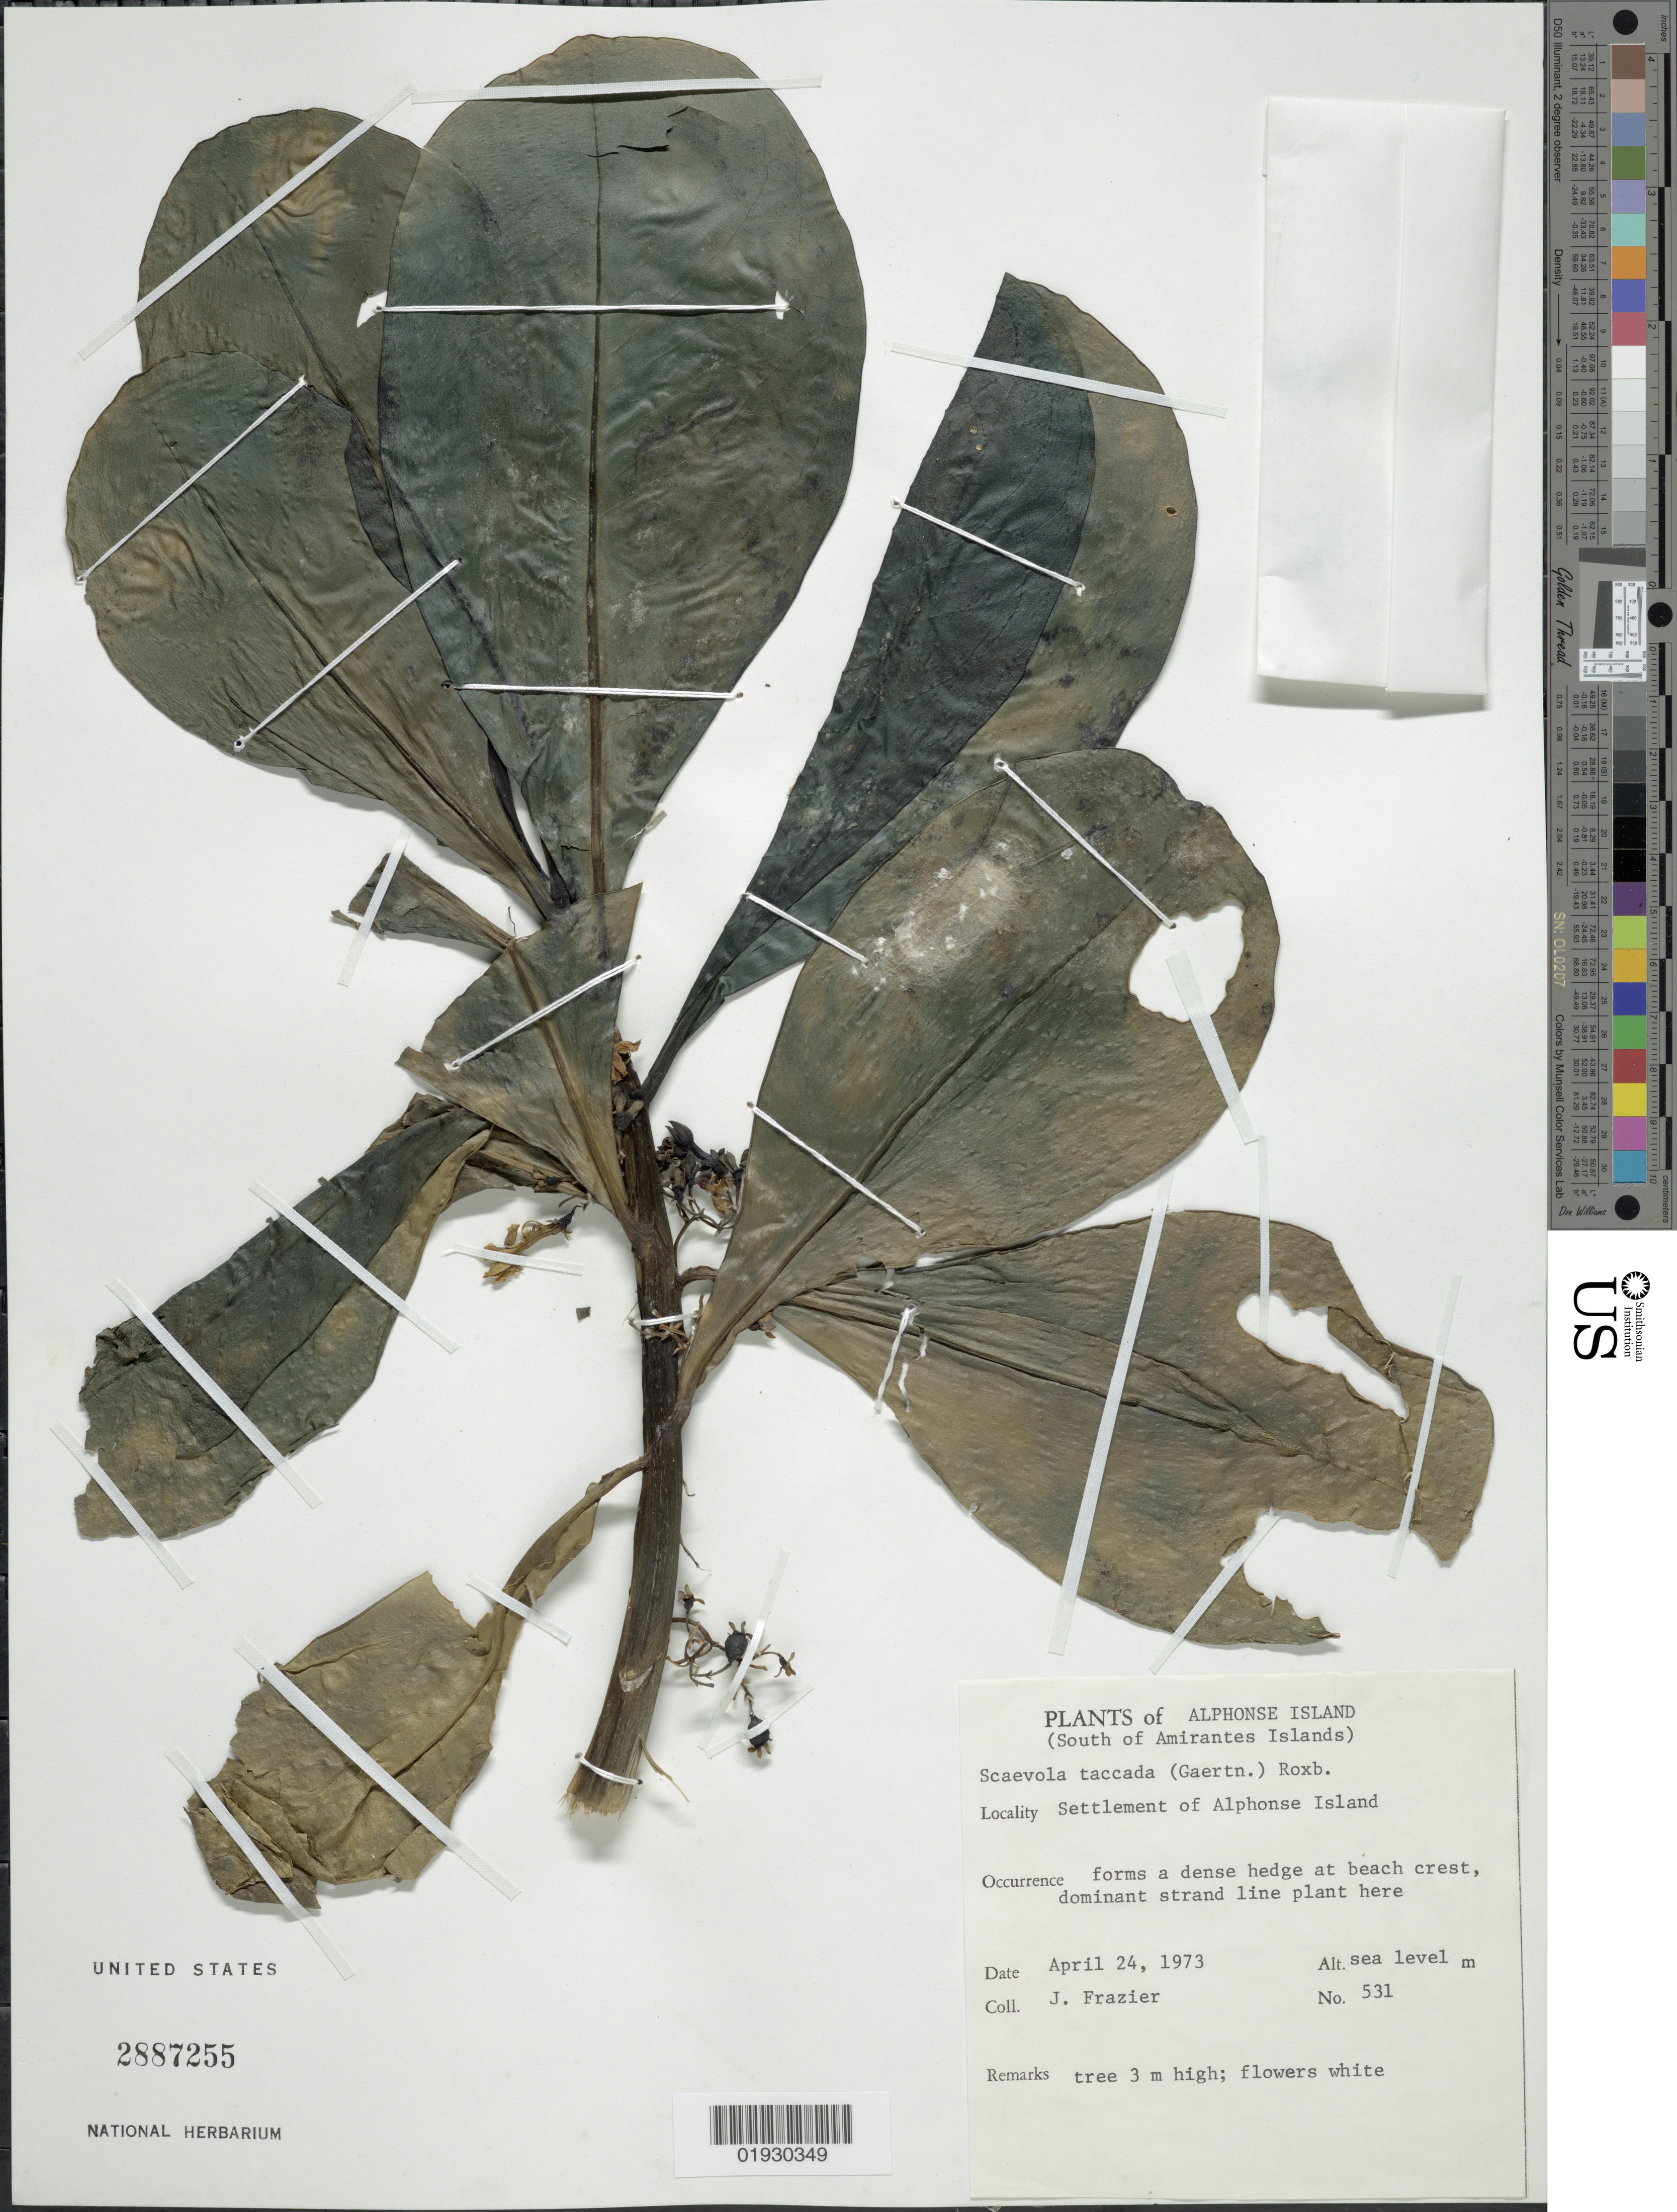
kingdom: Plantae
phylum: Tracheophyta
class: Magnoliopsida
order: Asterales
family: Goodeniaceae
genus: Scaevola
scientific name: Scaevola taccada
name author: (Gaertn.) Roxb.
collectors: J. Frazier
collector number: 531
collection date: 1973-04-24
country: Seychelles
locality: Alphonse Island (South of Amirantes Islands). Settlement of Alphonse Island.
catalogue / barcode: US 2887255